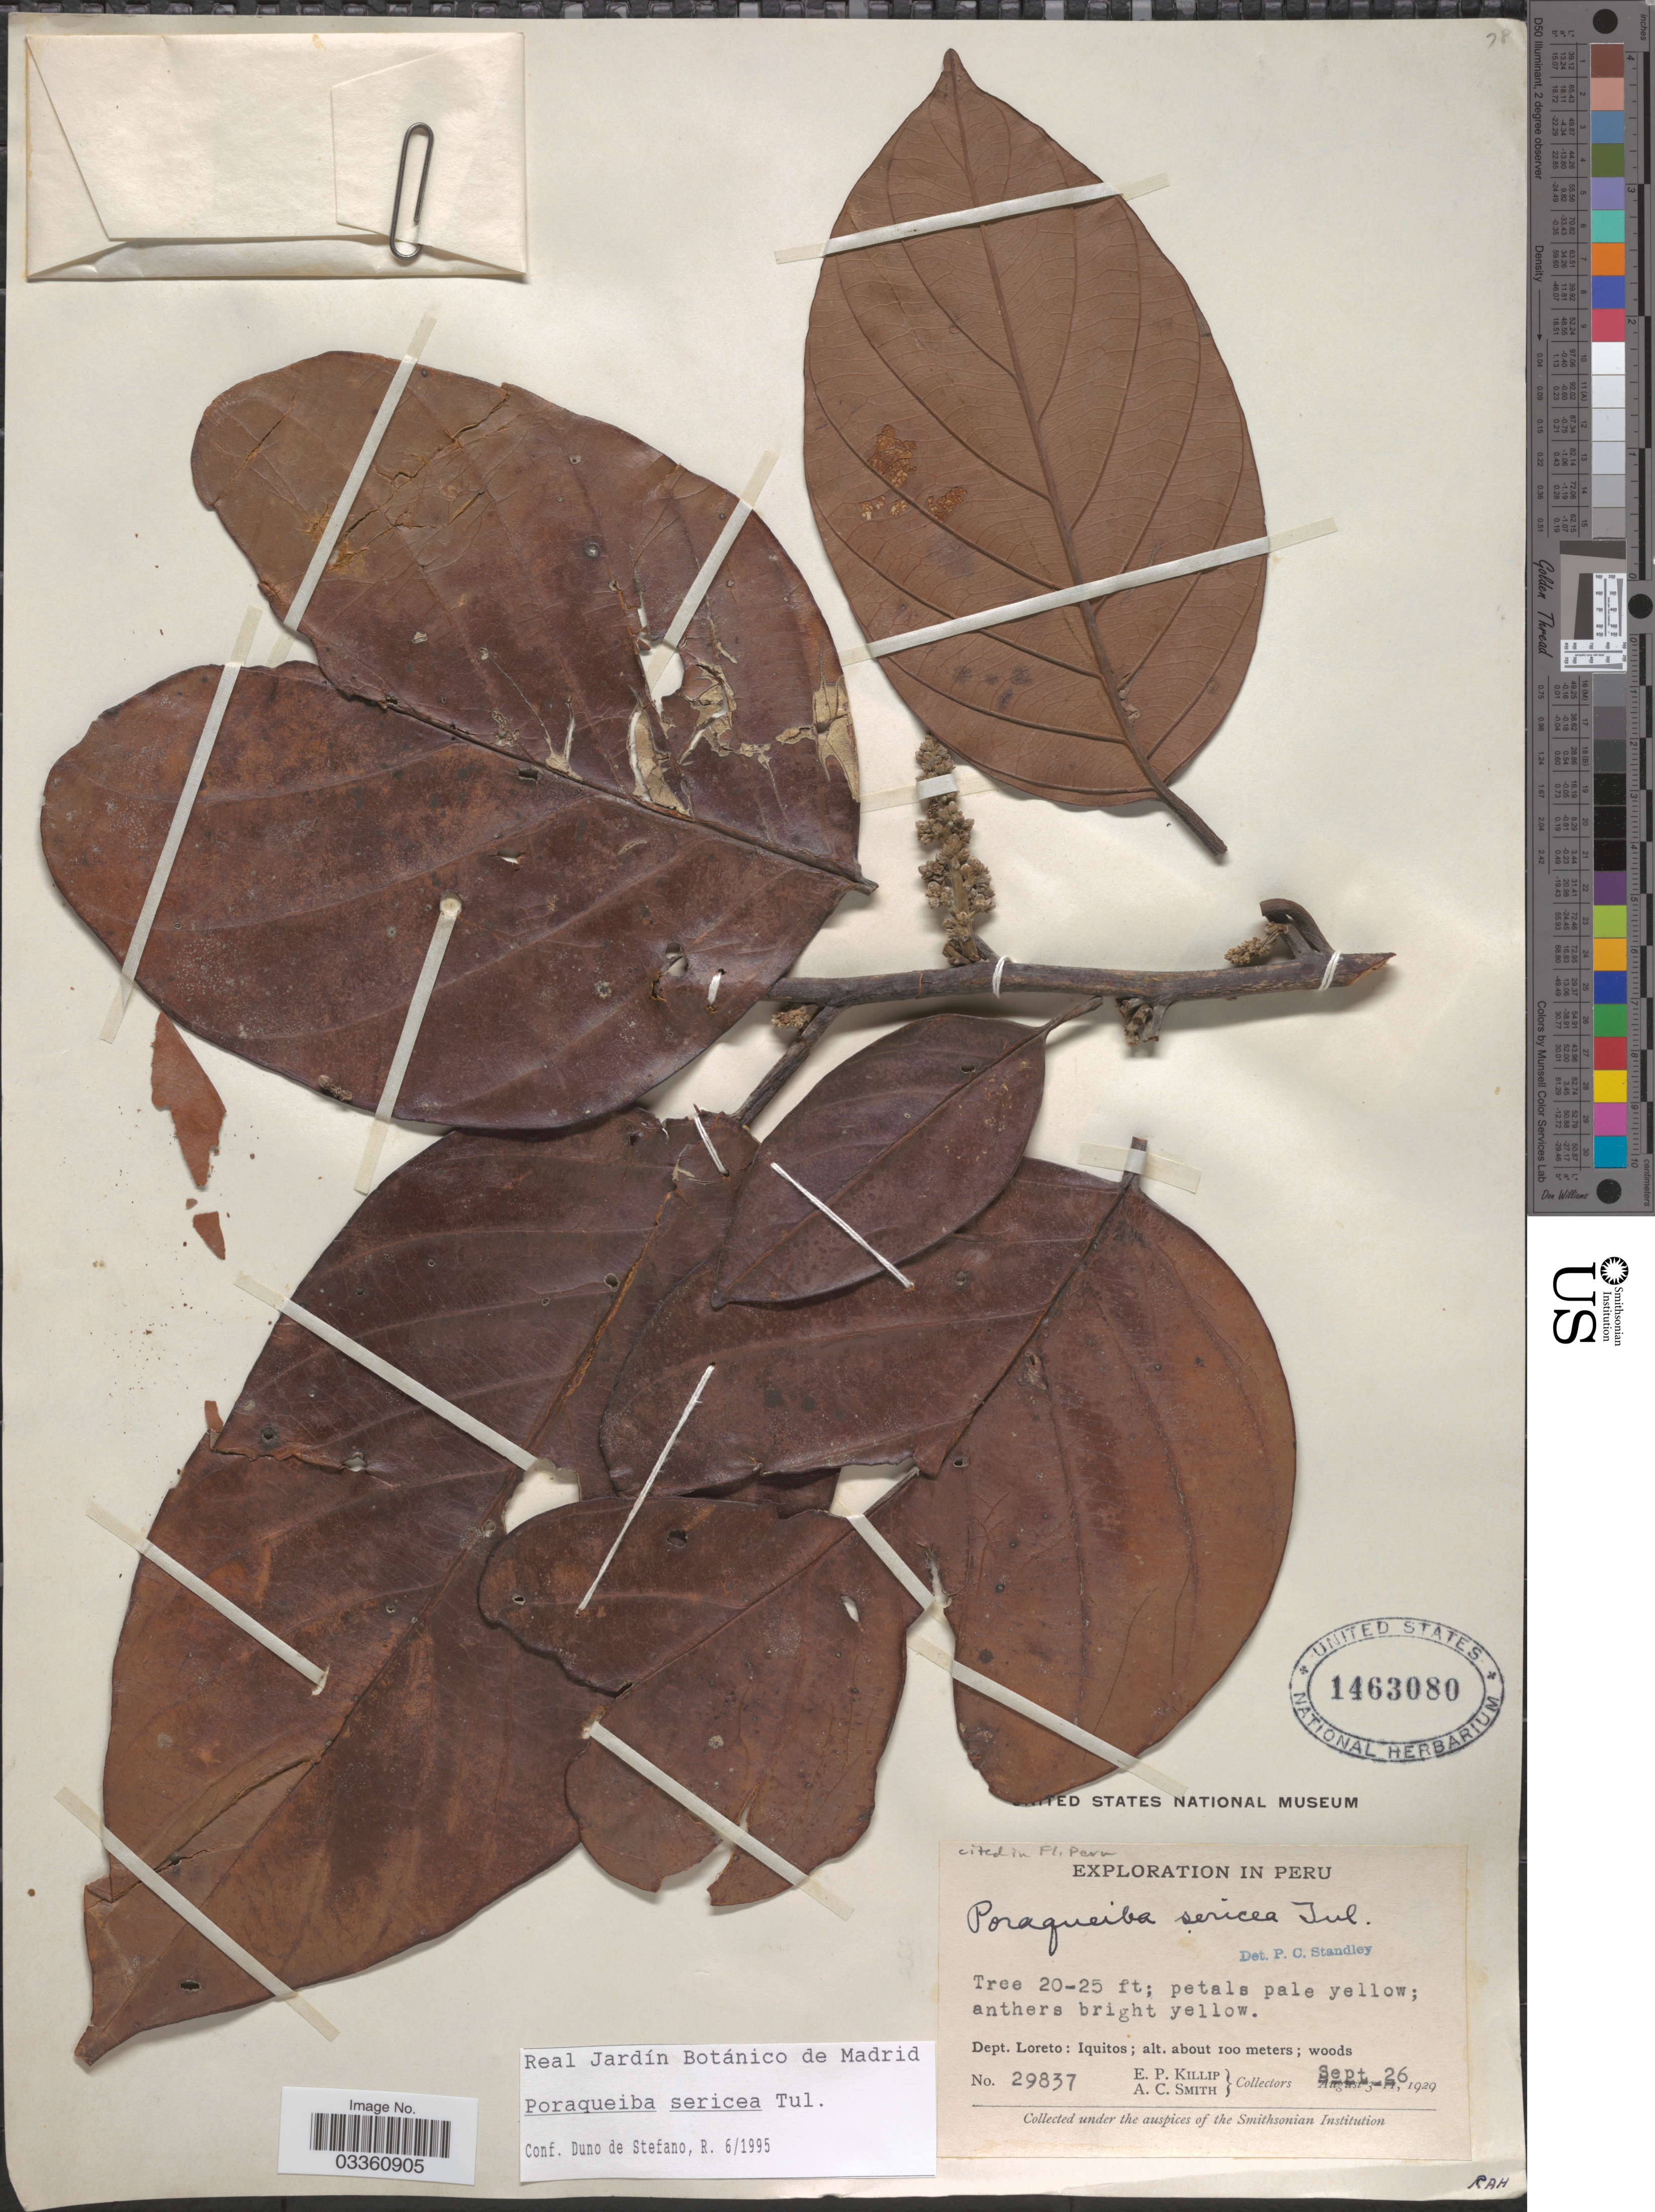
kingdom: Plantae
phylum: Tracheophyta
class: Magnoliopsida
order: Metteniusales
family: Metteniusaceae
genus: Poraqueiba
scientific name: Poraqueiba sericea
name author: Tul.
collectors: E. P. Killip & A. C. Smith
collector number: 29837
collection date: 1929-09-26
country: Peru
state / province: Loreto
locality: Dept. Loreto: Iquitos.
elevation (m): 100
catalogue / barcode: US 1463080